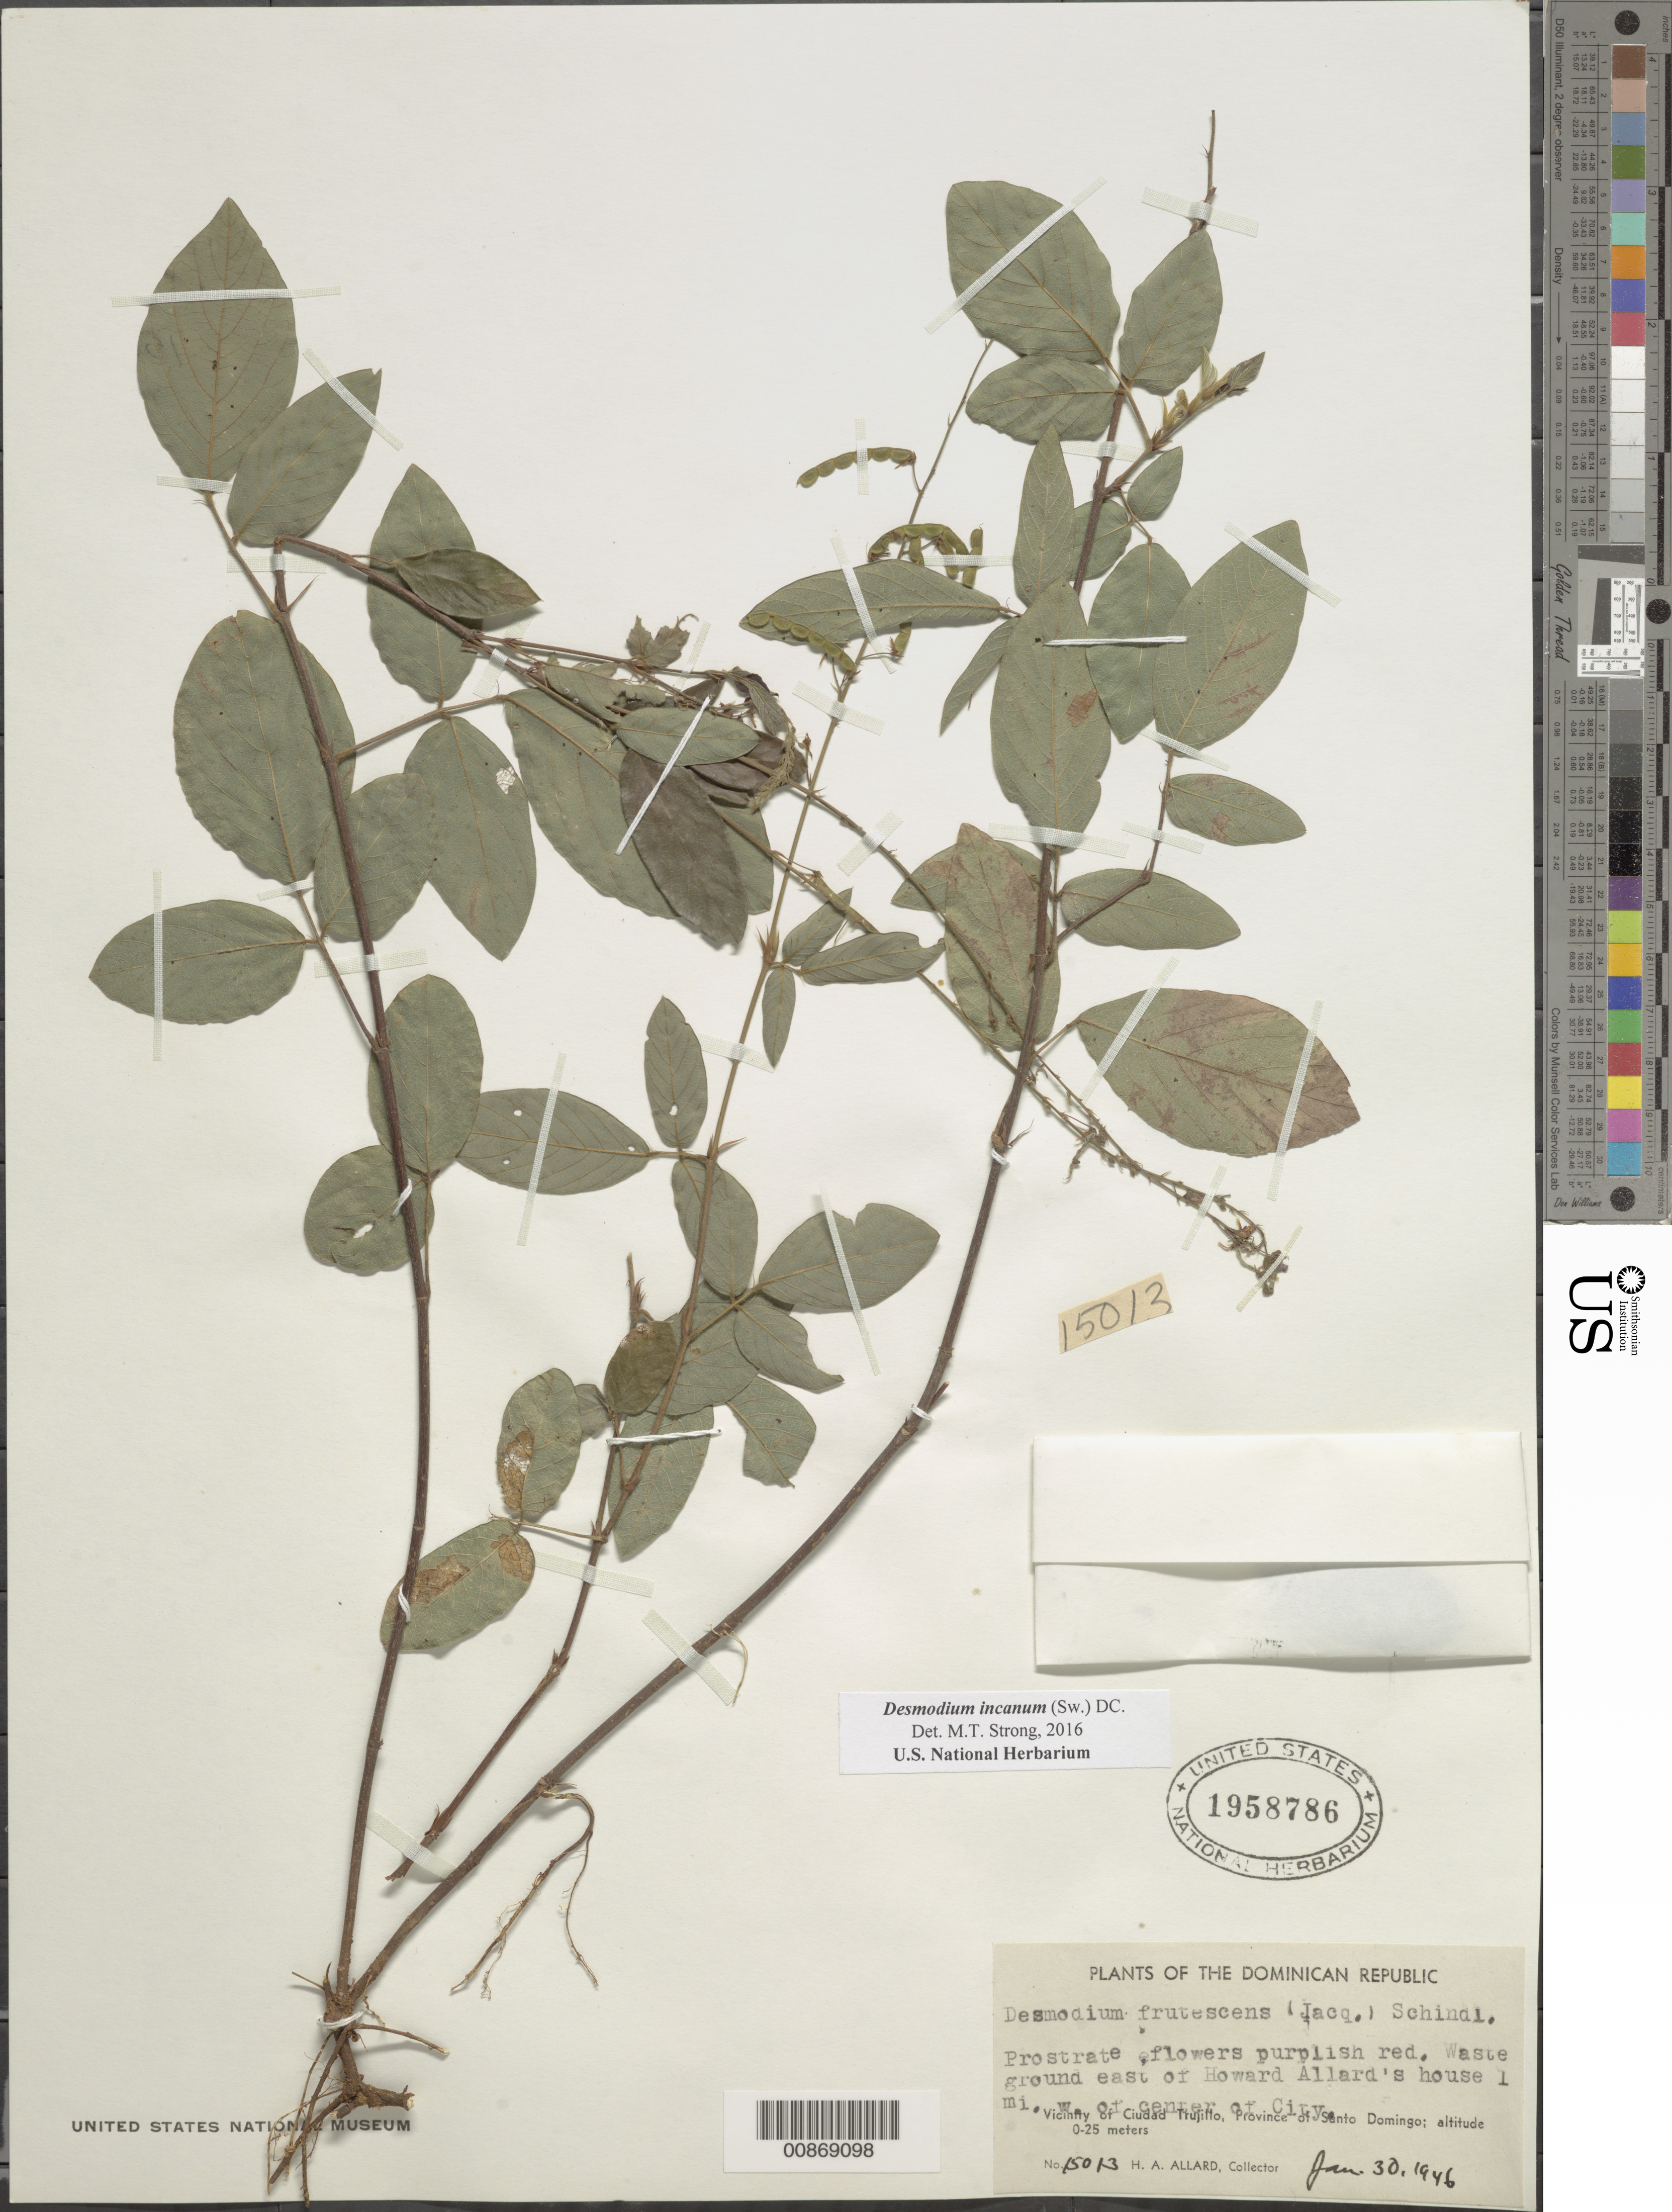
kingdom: Plantae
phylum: Tracheophyta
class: Magnoliopsida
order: Fabales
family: Fabaceae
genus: Desmodium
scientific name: Desmodium incanum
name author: (Sw.) DC.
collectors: H. A. Allard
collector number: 15013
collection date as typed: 30 Jan 1946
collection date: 1946-01-30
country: Dominican Republic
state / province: Distrito Nacional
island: Hispaniola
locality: Vicinity of Ciudad Trujillo, Province of Santo Domingo (obsolete). Waste ground east of Howard Allard's house, 1 mi. W of center of city.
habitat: Waste ground.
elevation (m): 0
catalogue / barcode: US 1958786